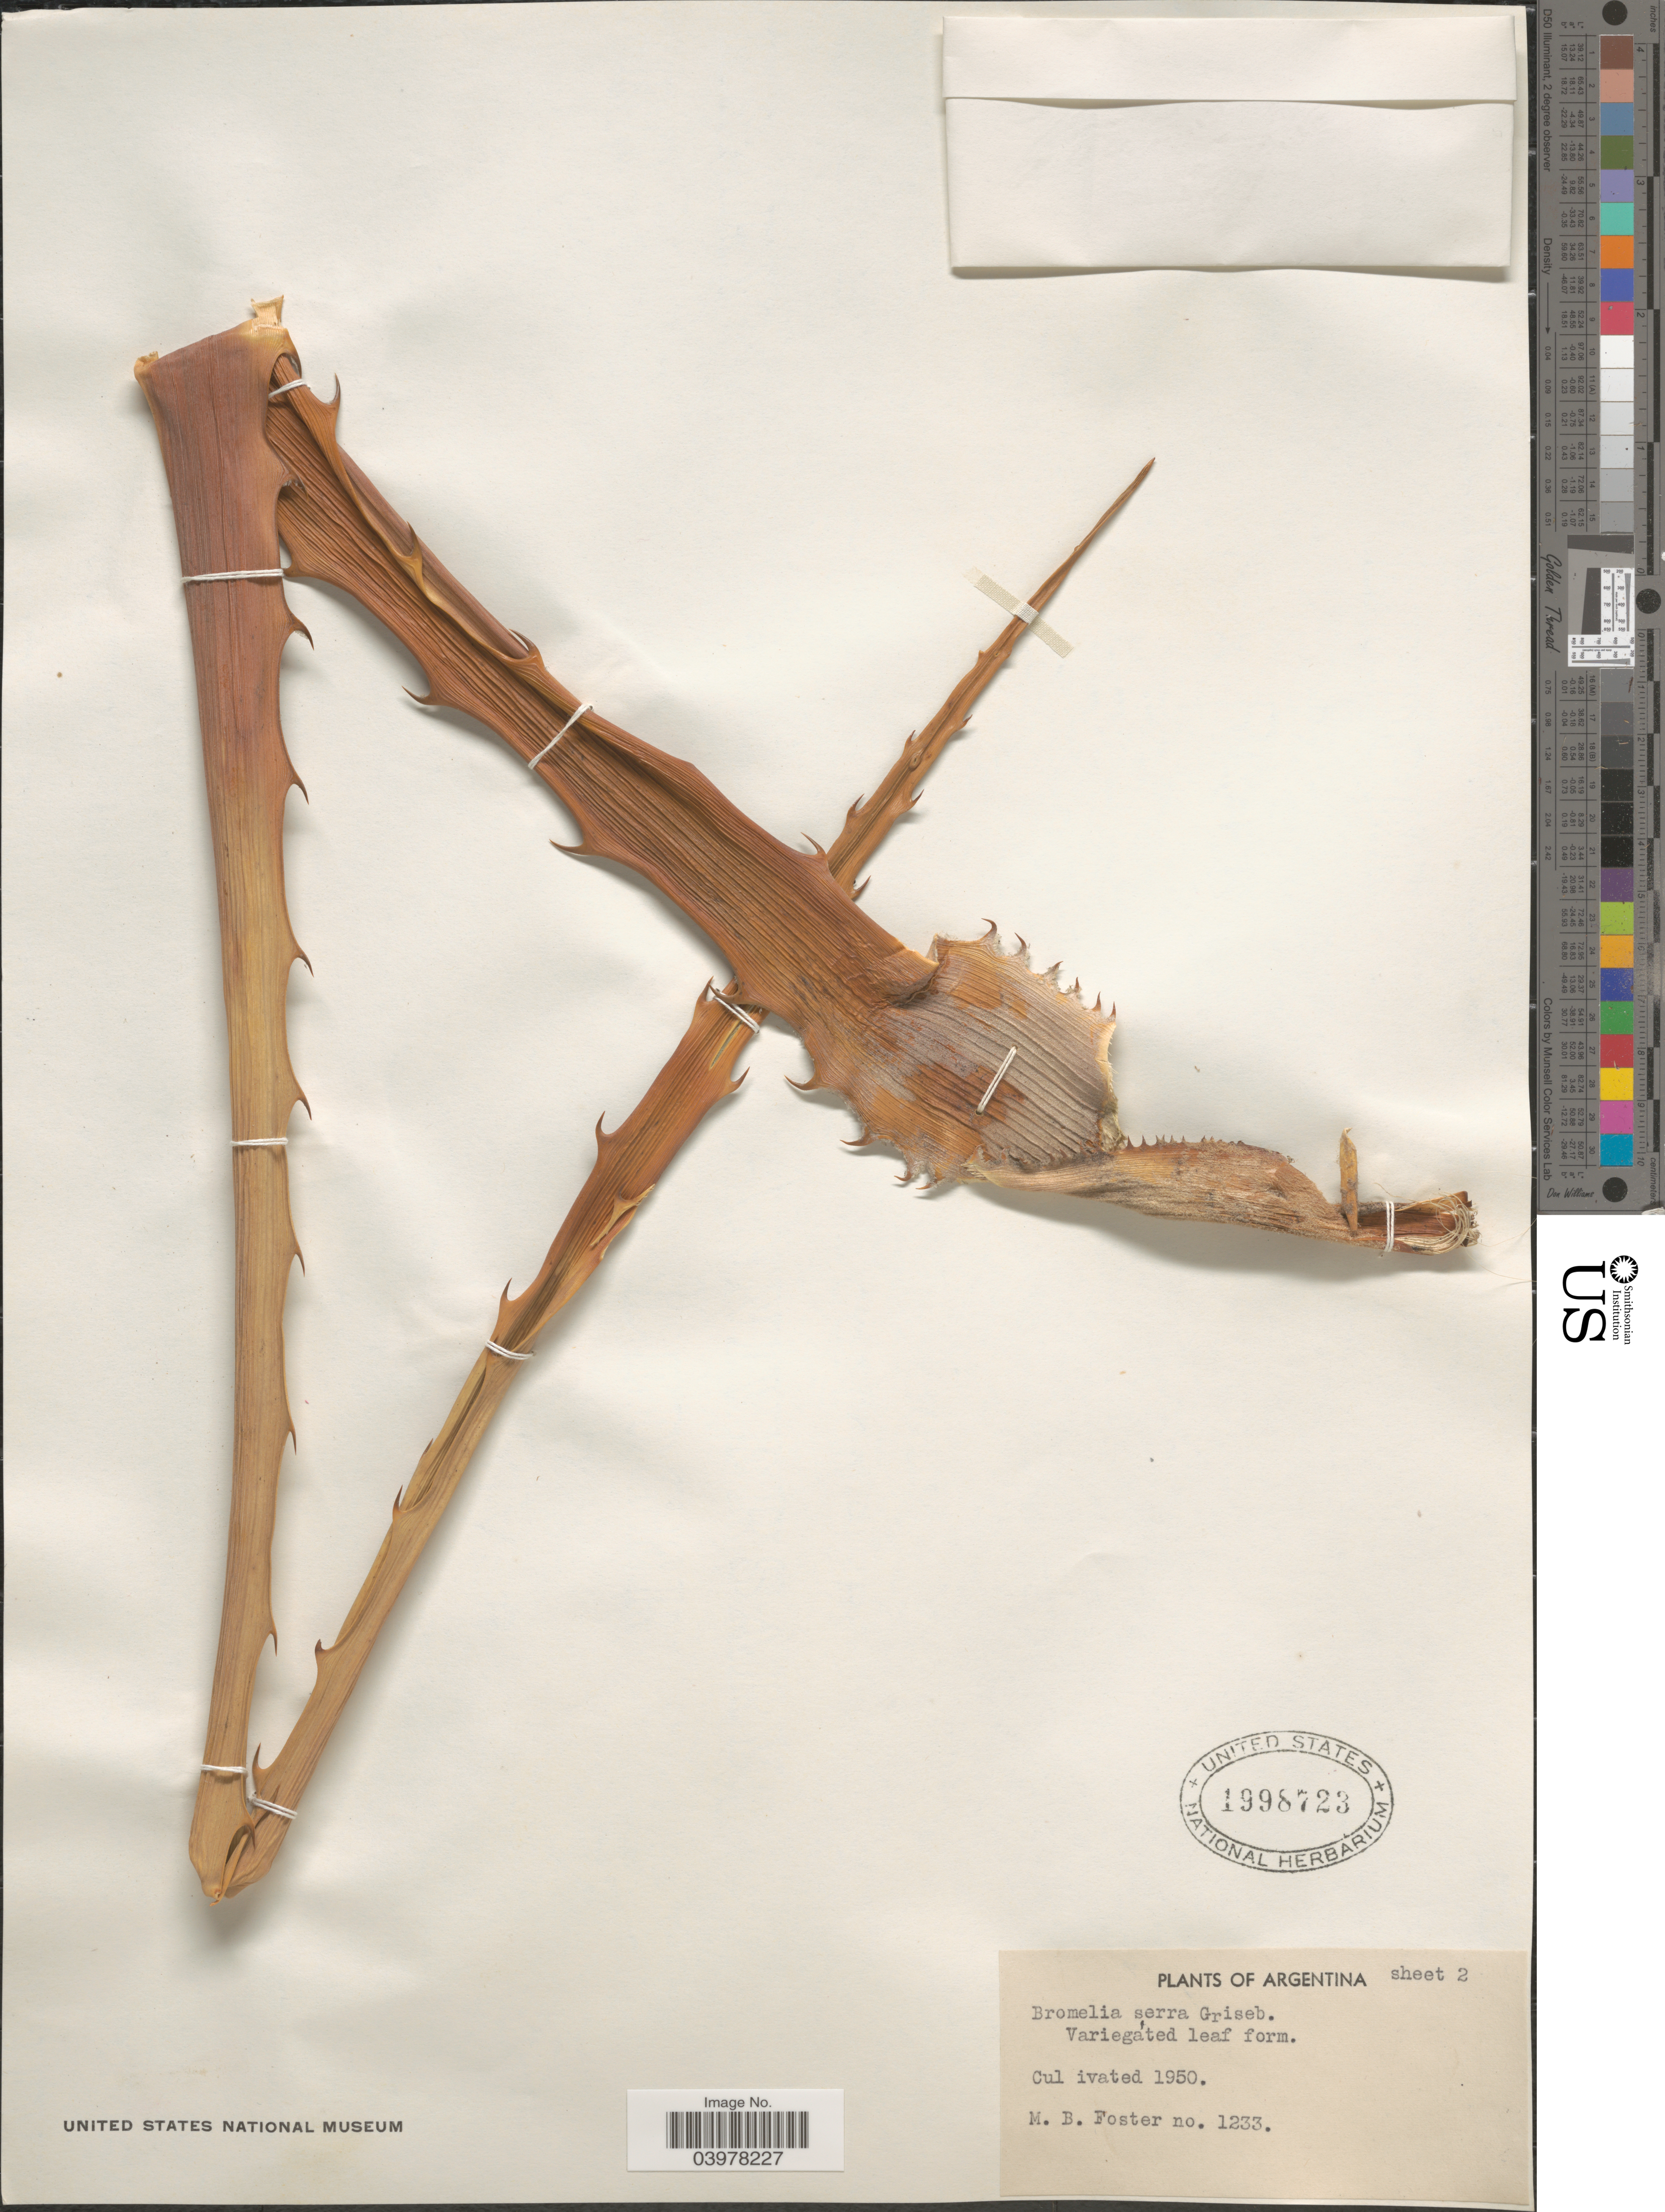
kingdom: Plantae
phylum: Tracheophyta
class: Liliopsida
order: Poales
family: Bromeliaceae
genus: Bromelia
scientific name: Bromelia serra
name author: Griseb.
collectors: M. B. Foster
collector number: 1233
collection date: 1950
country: Argentina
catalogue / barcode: US 1998723